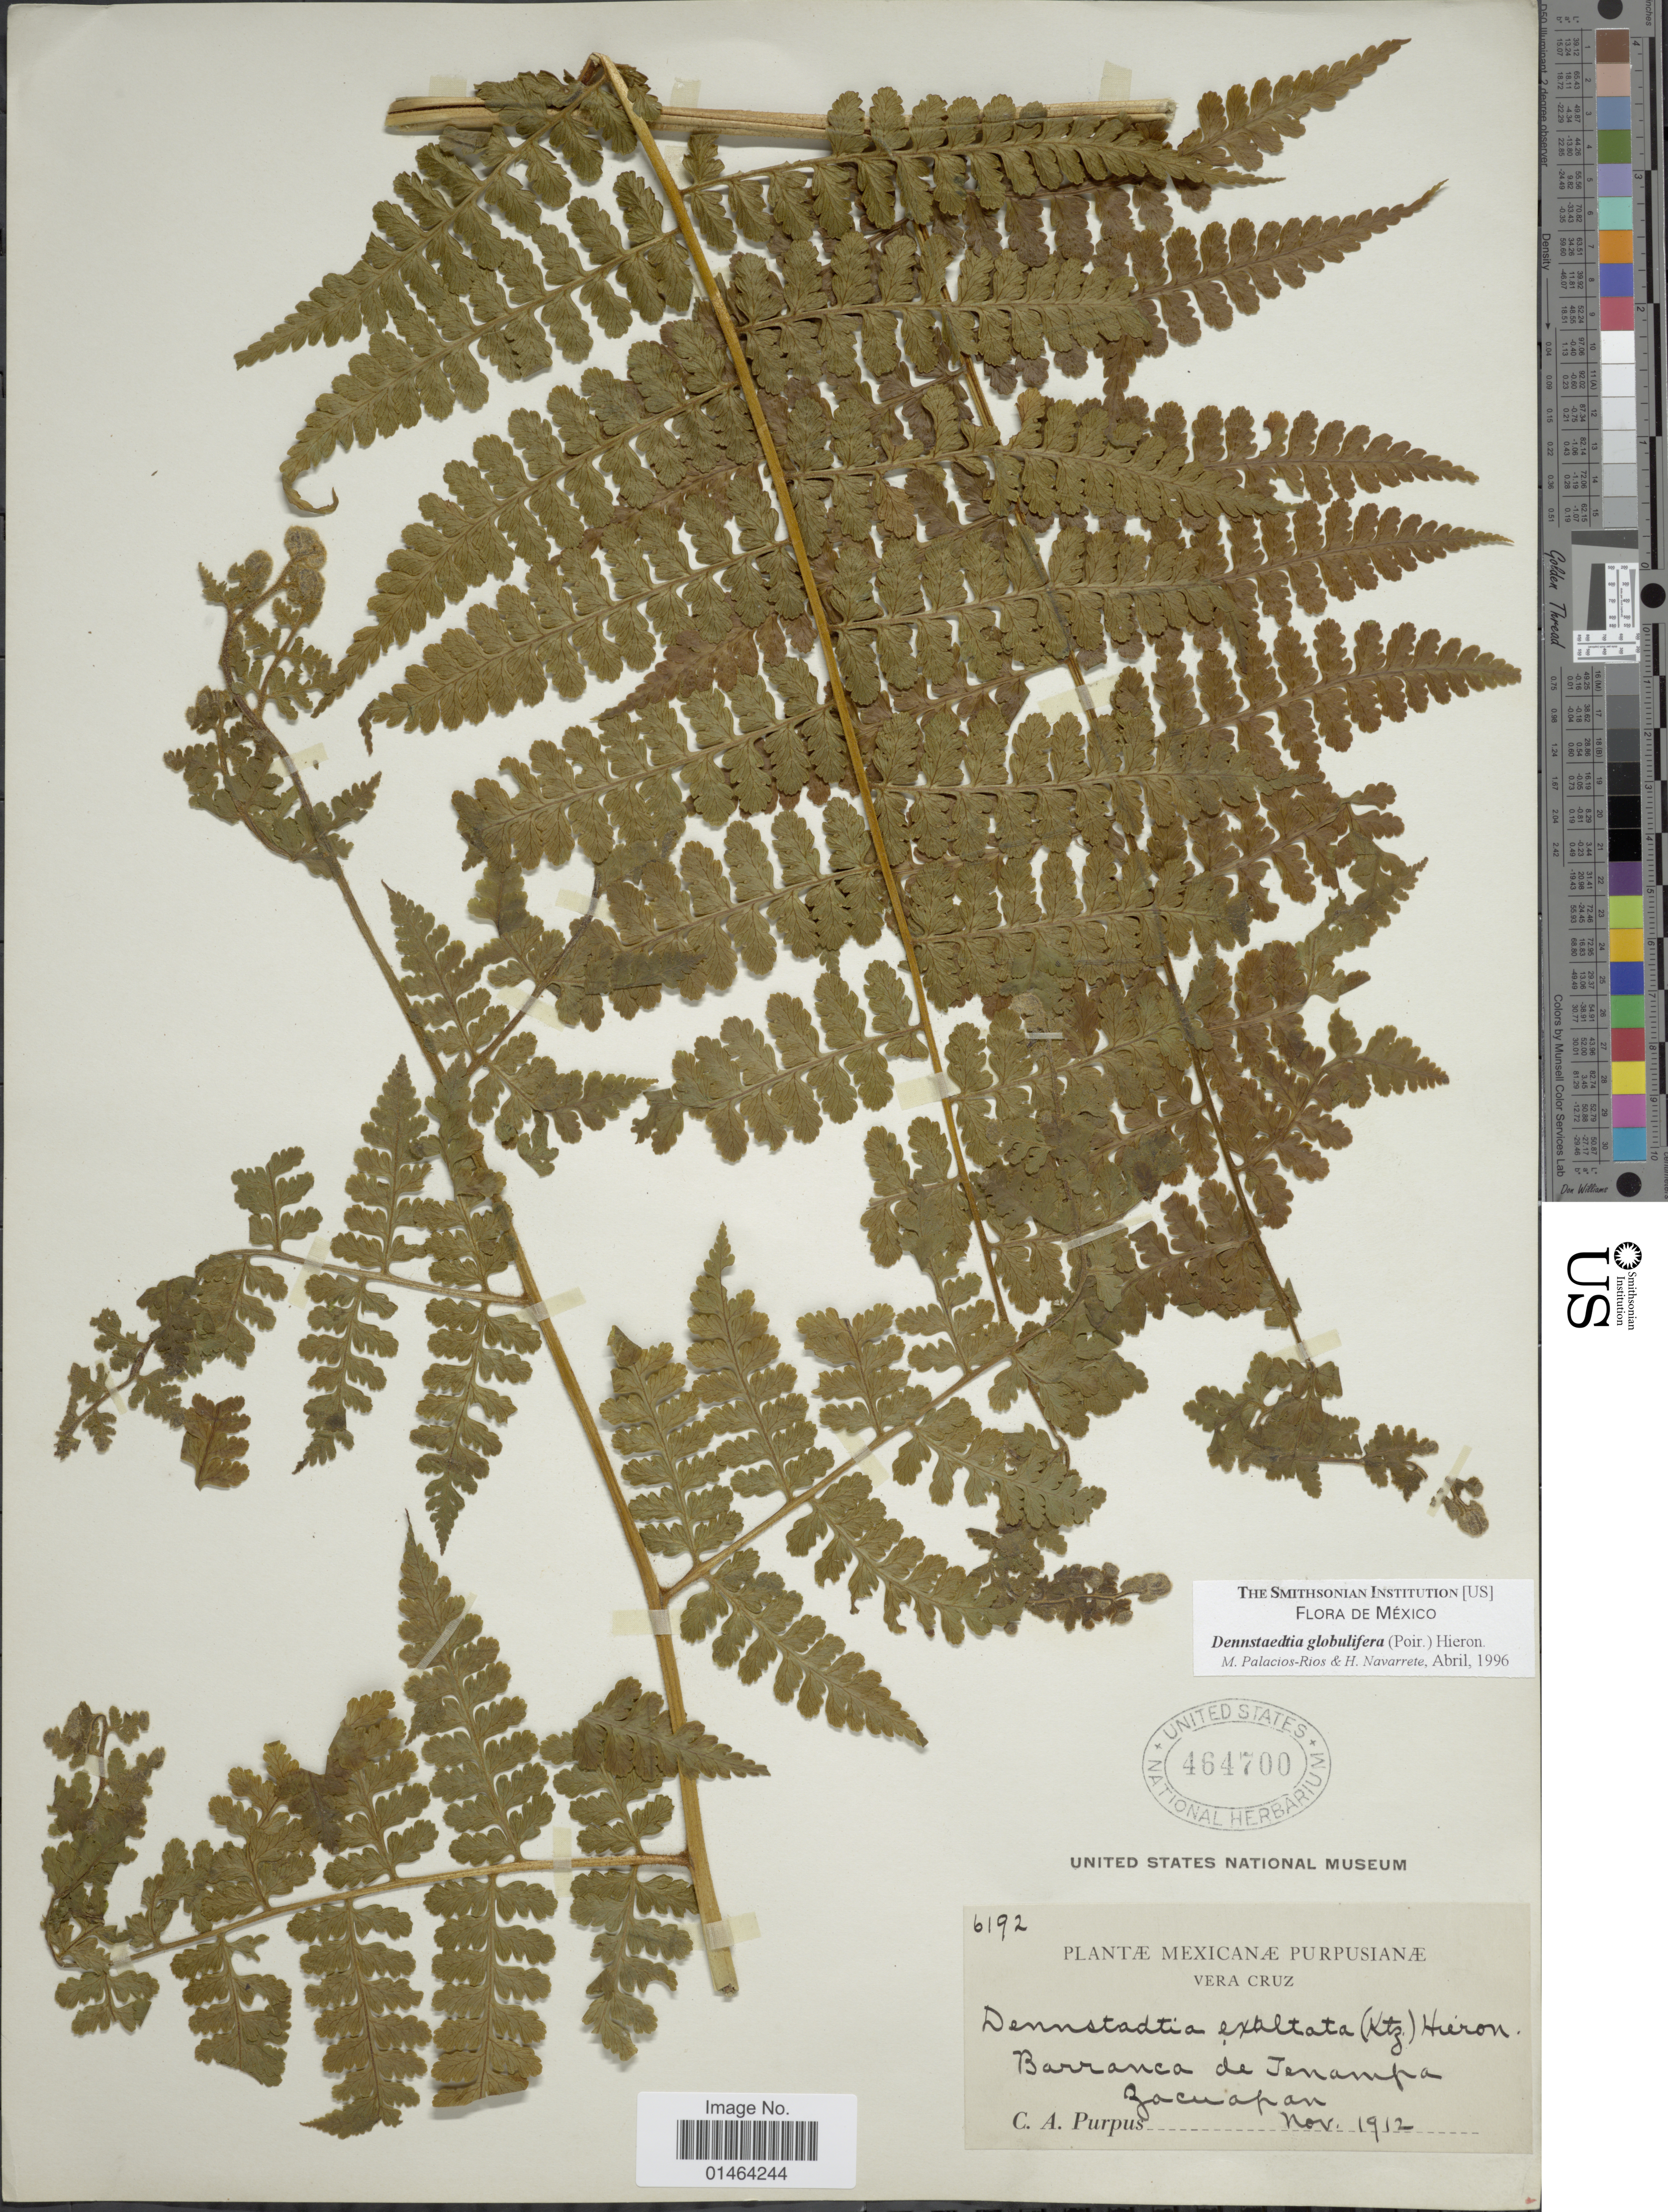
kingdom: Plantae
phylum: Tracheophyta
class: Polypodiopsida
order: Polypodiales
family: Dennstaedtiaceae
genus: Dennstaedtia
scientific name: Dennstaedtia globulifera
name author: (Poir.) Hieron.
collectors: C. A. Purpus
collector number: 6192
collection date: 1912-11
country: Mexico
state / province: Veracruz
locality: Barranca de Jenampa, Zacuapan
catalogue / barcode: US 464700